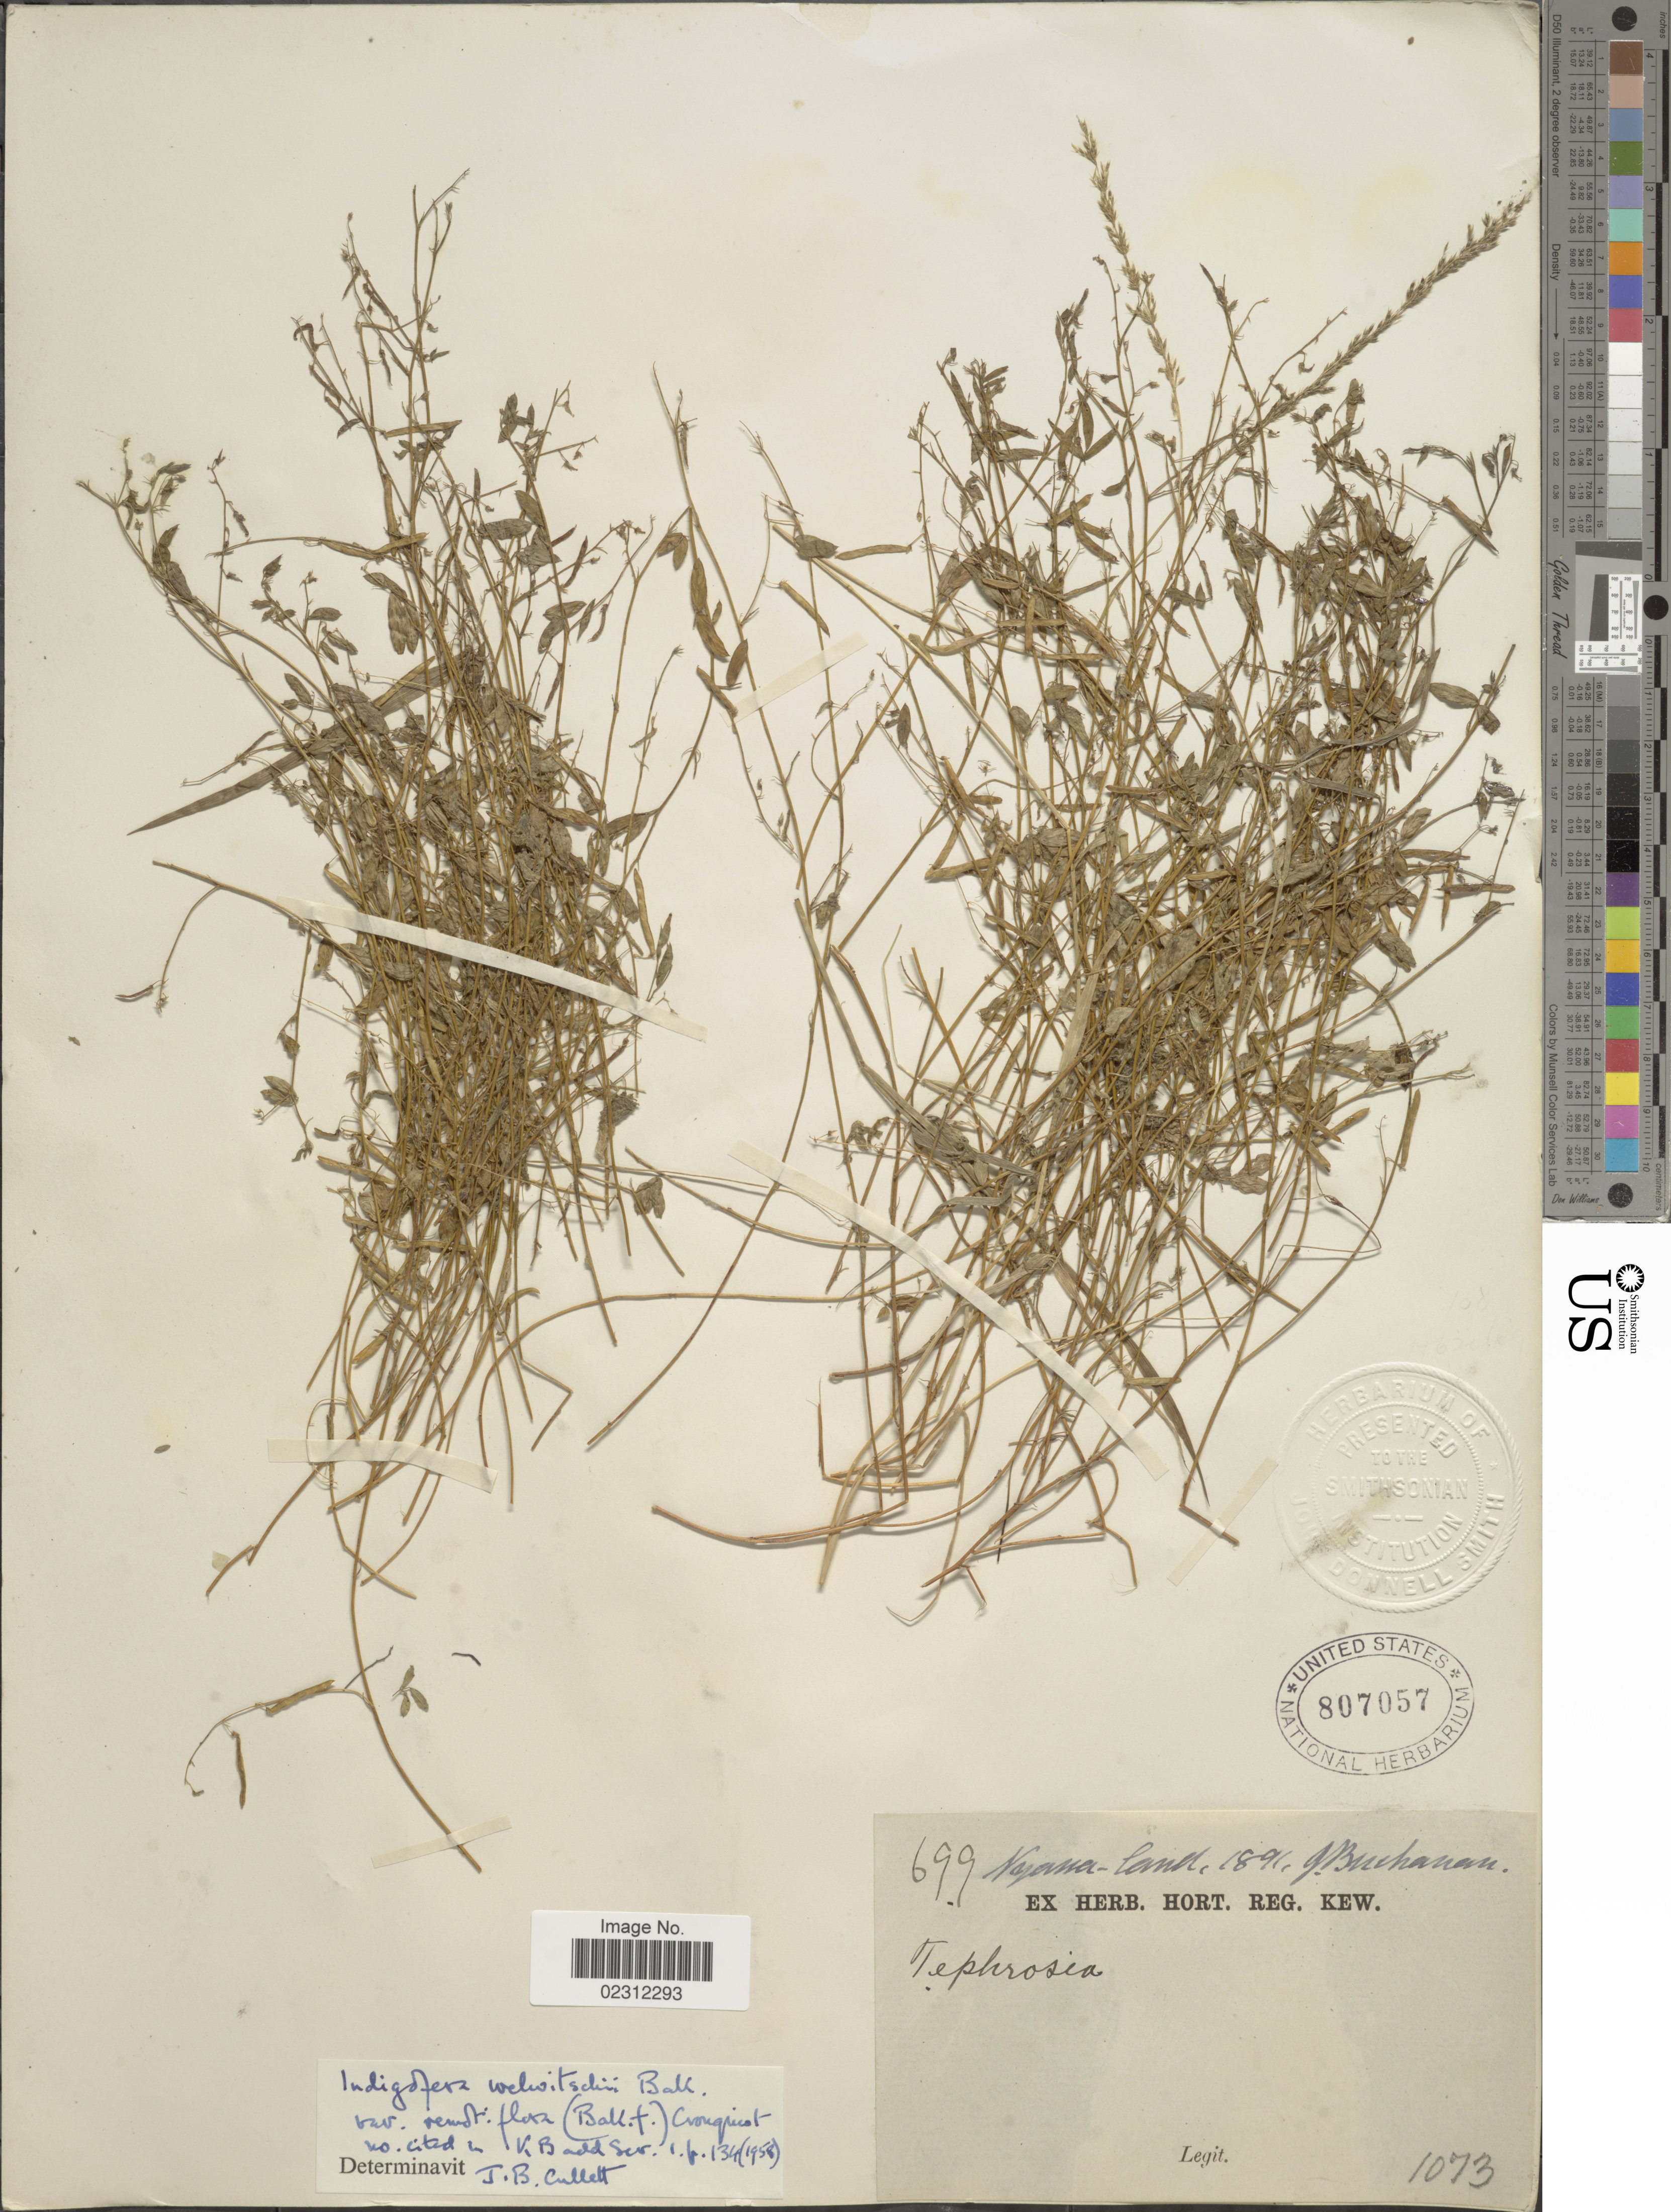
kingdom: Plantae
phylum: Tracheophyta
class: Magnoliopsida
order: Fabales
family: Fabaceae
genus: Indigofera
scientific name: Indigofera welwitschii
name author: Baker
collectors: J. Buchanan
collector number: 699/1073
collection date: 1891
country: Malawi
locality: Nyasaland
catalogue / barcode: US 807057